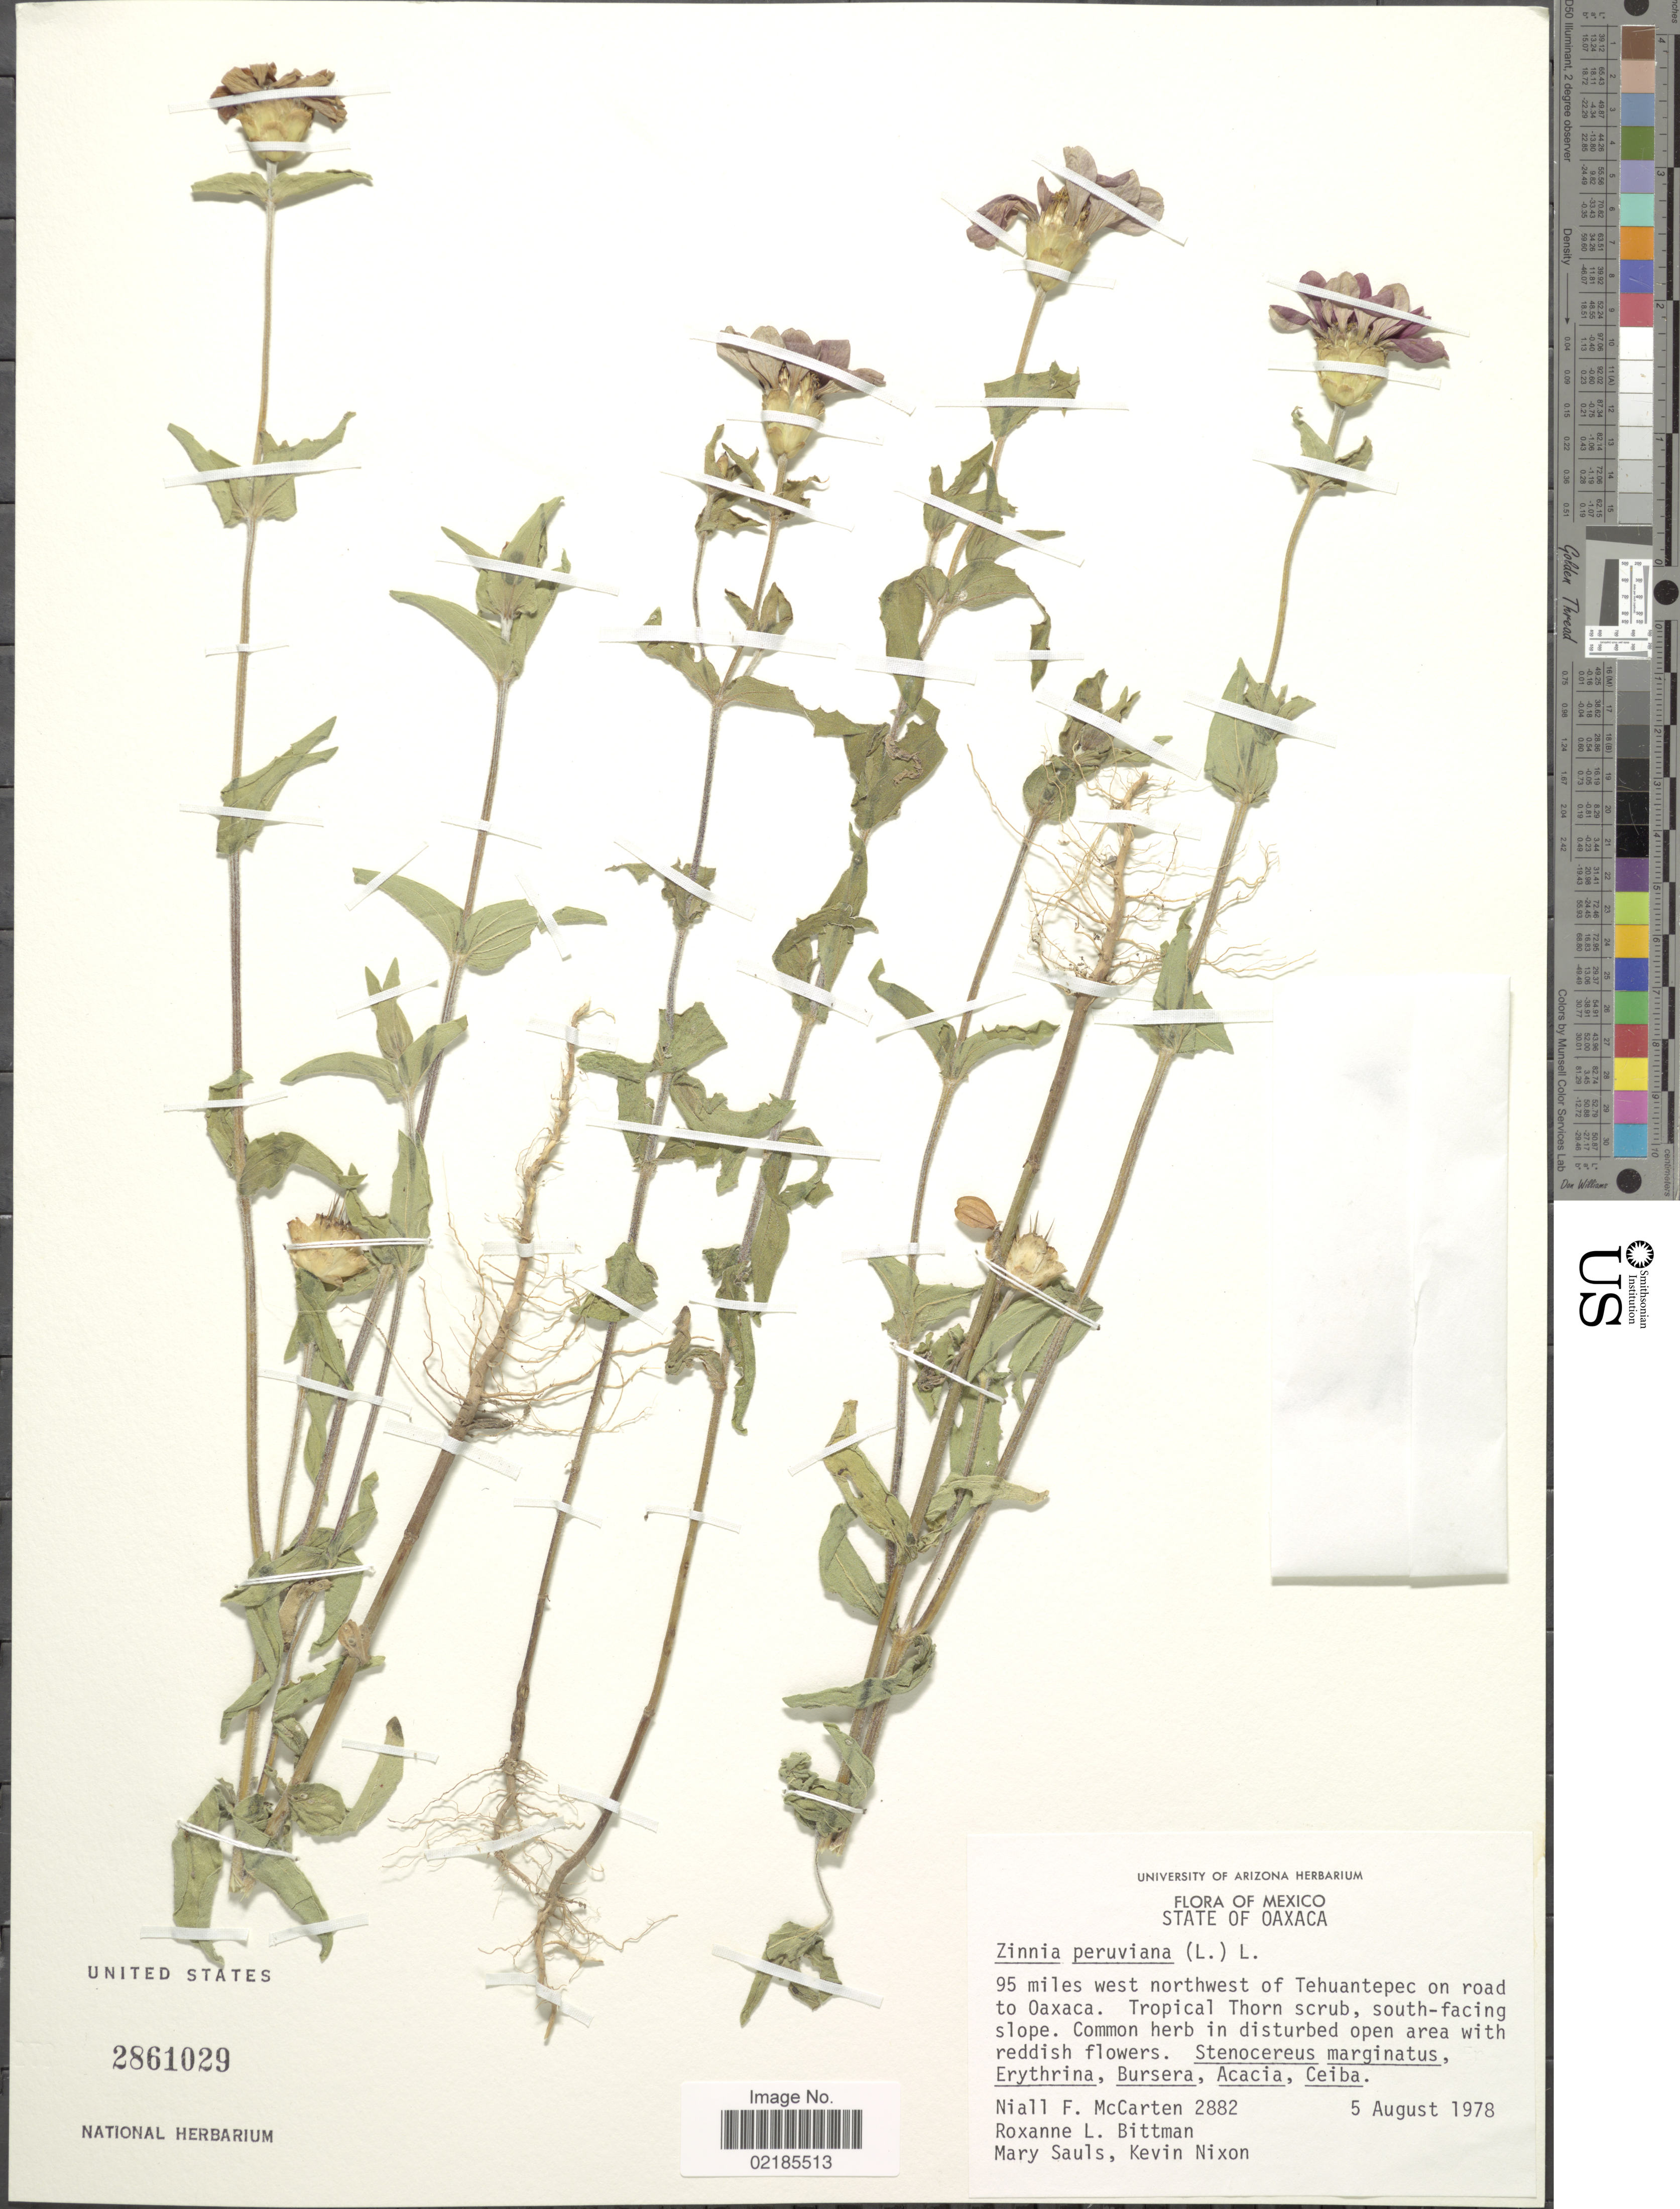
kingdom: Plantae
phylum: Tracheophyta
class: Magnoliopsida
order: Asterales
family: Asteraceae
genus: Zinnia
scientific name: Zinnia peruviana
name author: (L.) L.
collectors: N. McCarten, R. Bittman, M. Sauls & K. Nixon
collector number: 2882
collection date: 1978-08-05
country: Mexico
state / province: Oaxaca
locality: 95 miles west northwest of Tehuantepec on road to Oaxaca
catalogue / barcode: US 2861029